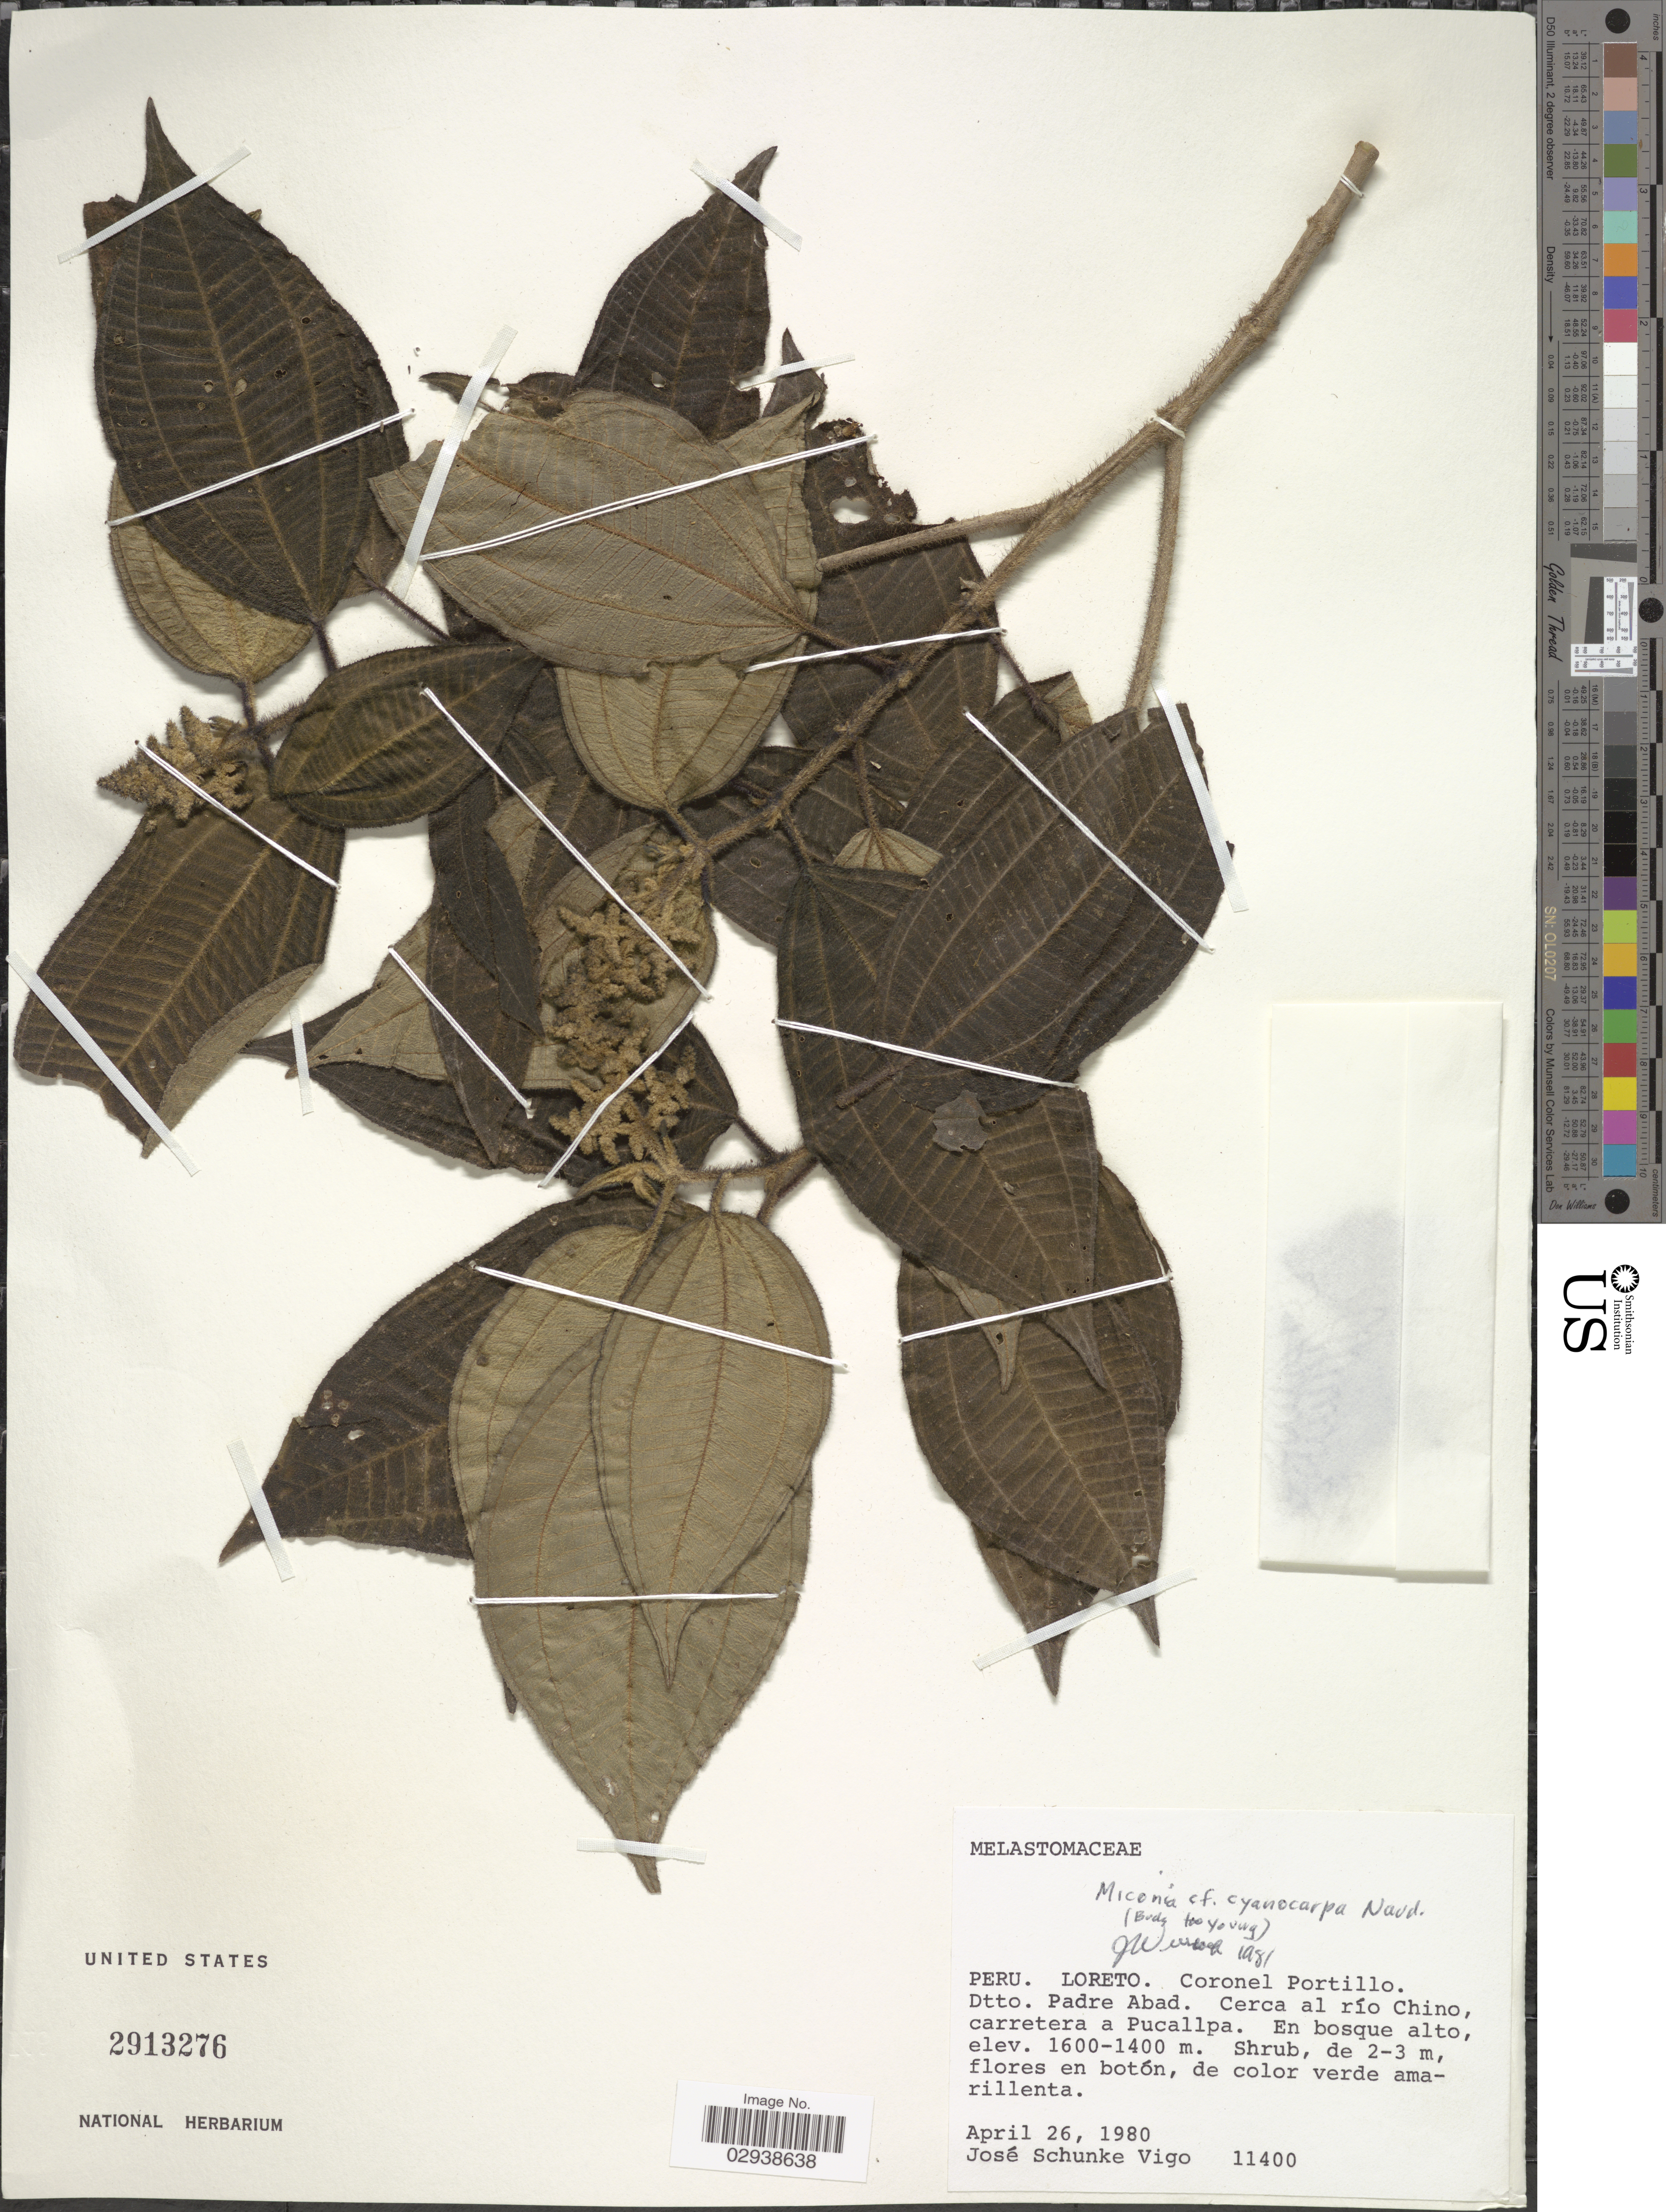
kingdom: Plantae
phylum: Tracheophyta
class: Magnoliopsida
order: Myrtales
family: Melastomataceae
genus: Miconia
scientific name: Miconia cyanocarpa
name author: Naudin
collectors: J. Schunke Vigo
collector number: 11400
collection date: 1980-04-26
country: Peru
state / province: Loreto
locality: Coronel Portillo, Dtto. Padre Abad, Cerca al río Chino, carretera a Pucallpa.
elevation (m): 1400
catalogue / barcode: US 2913276